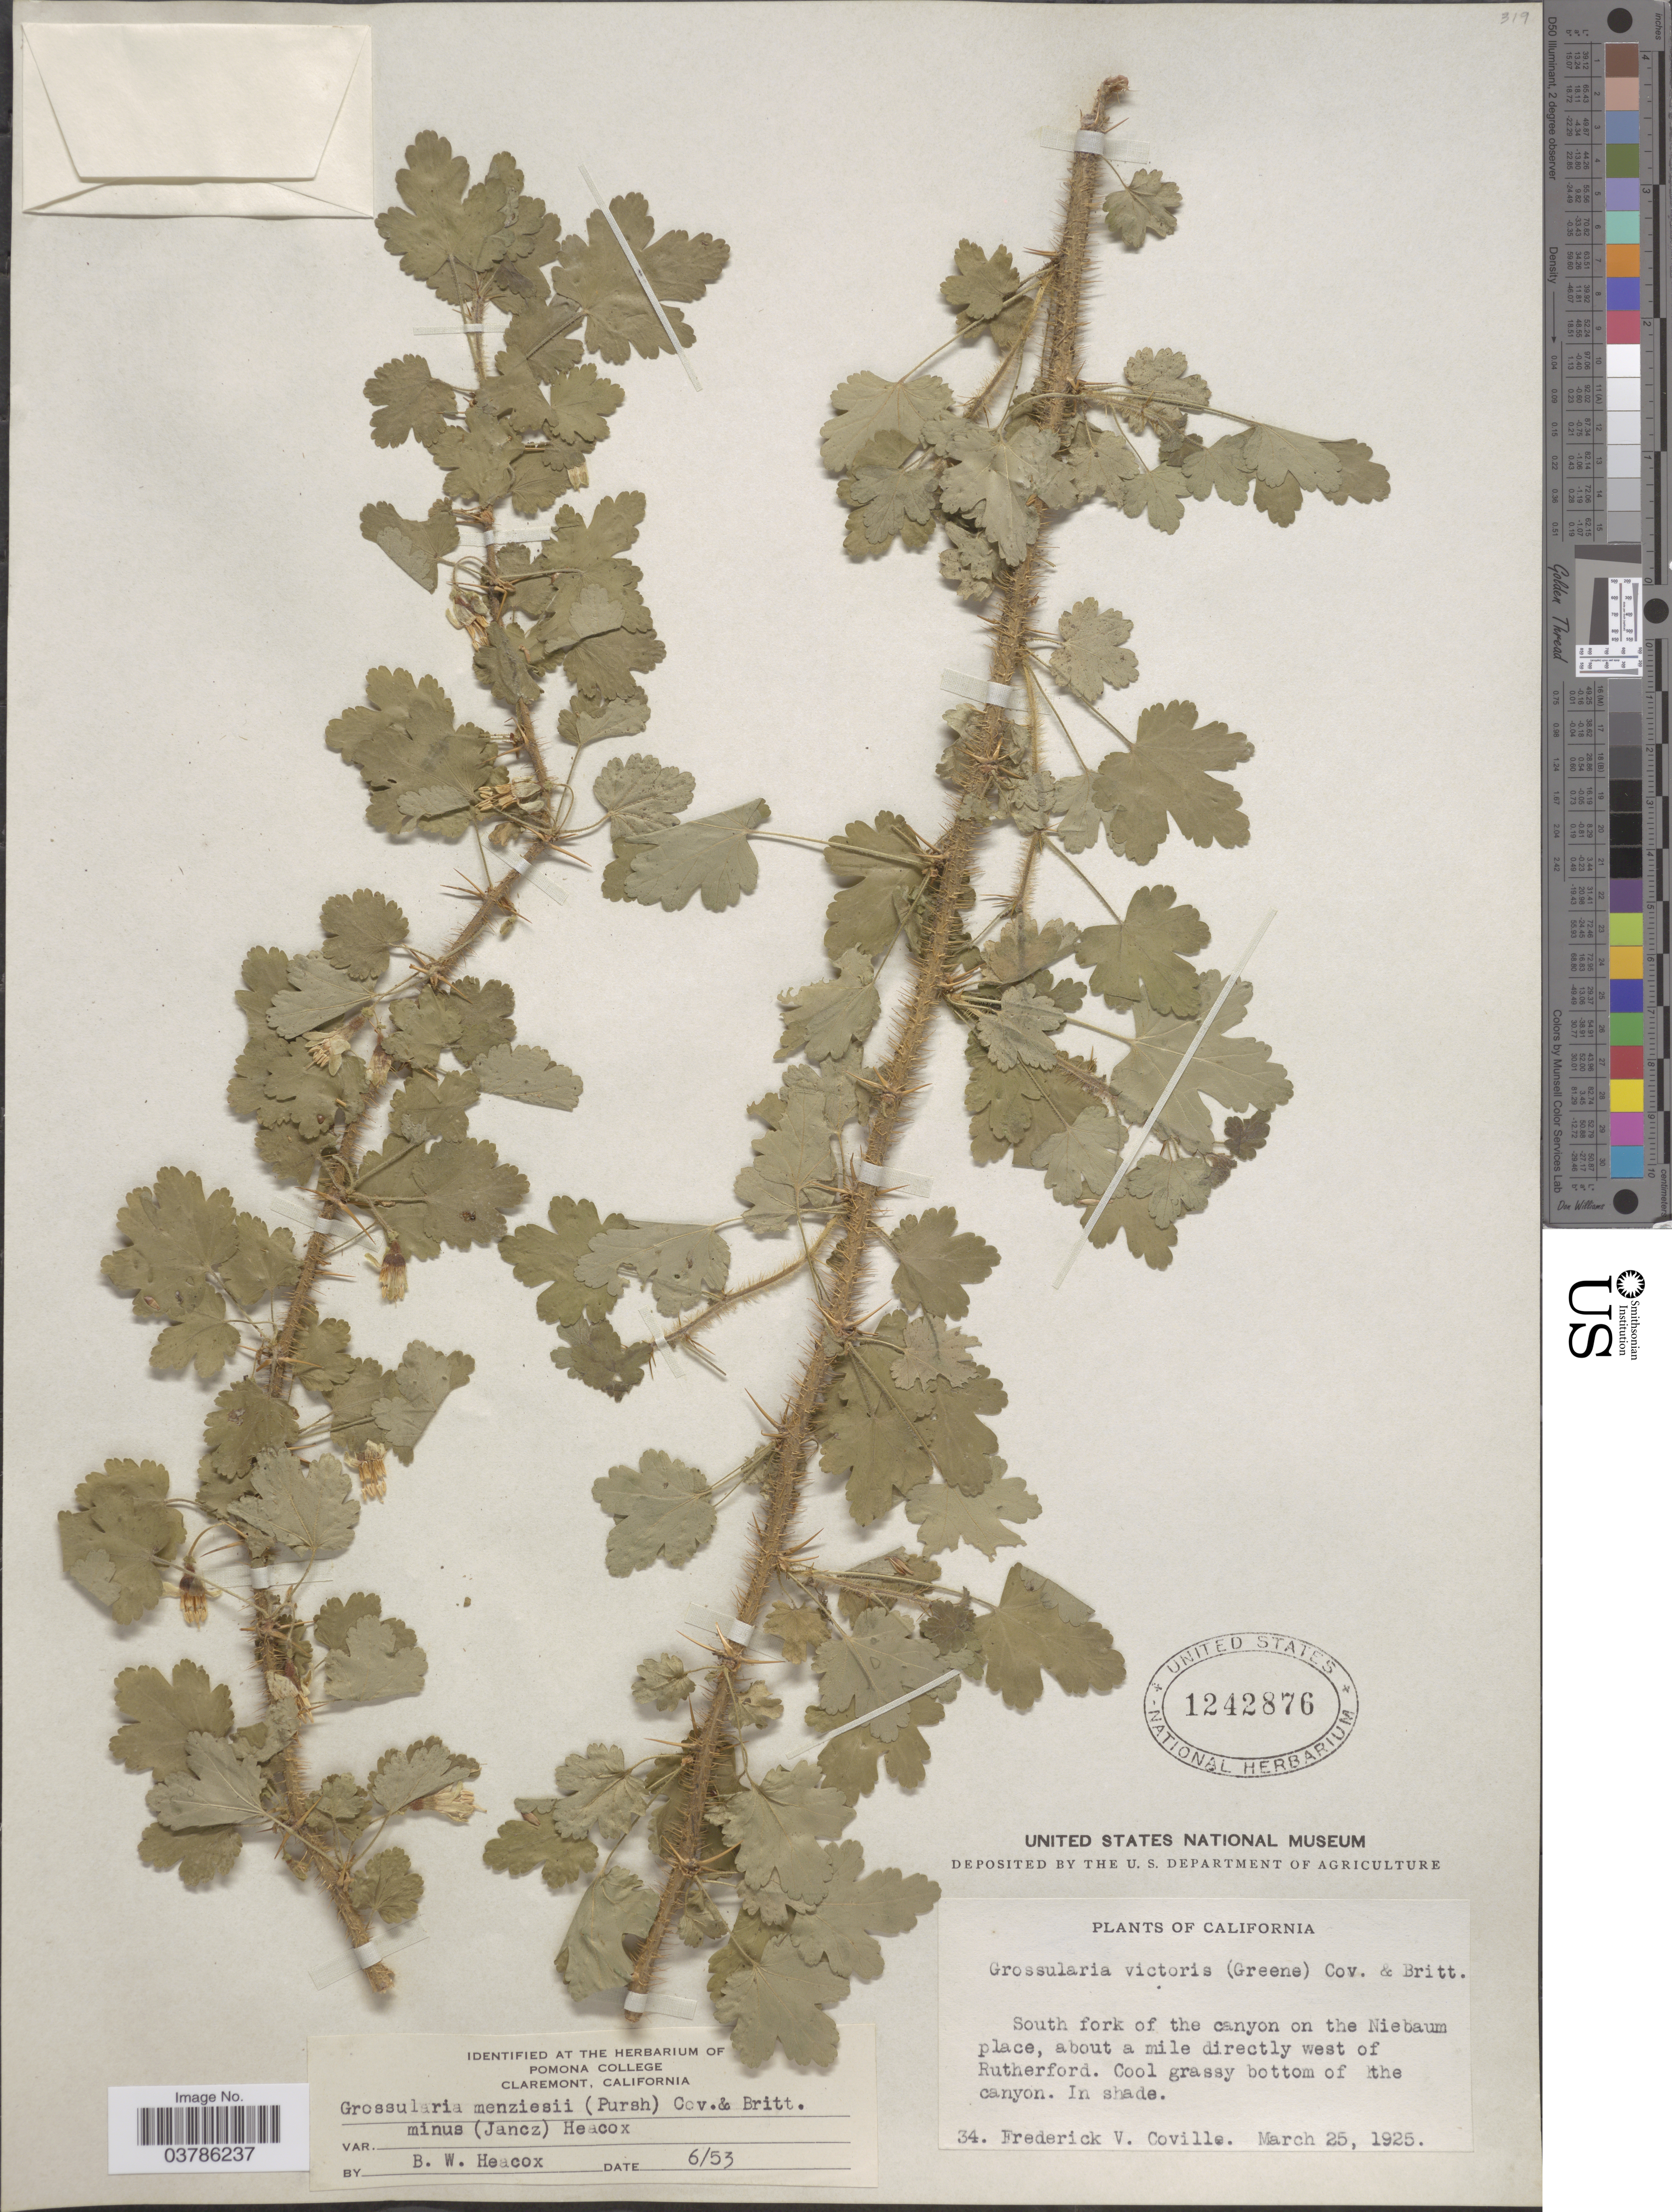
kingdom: Plantae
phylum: Tracheophyta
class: Magnoliopsida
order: Saxifragales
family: Grossulariaceae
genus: Ribes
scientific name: Ribes menziesii var. minus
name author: Jancz.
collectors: F. V. Coville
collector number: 34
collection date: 1925-03-25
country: United States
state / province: California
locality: South fork of the canyon on the Niebaum place, about a mile directly west of Rutherford.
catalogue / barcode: US 1242876